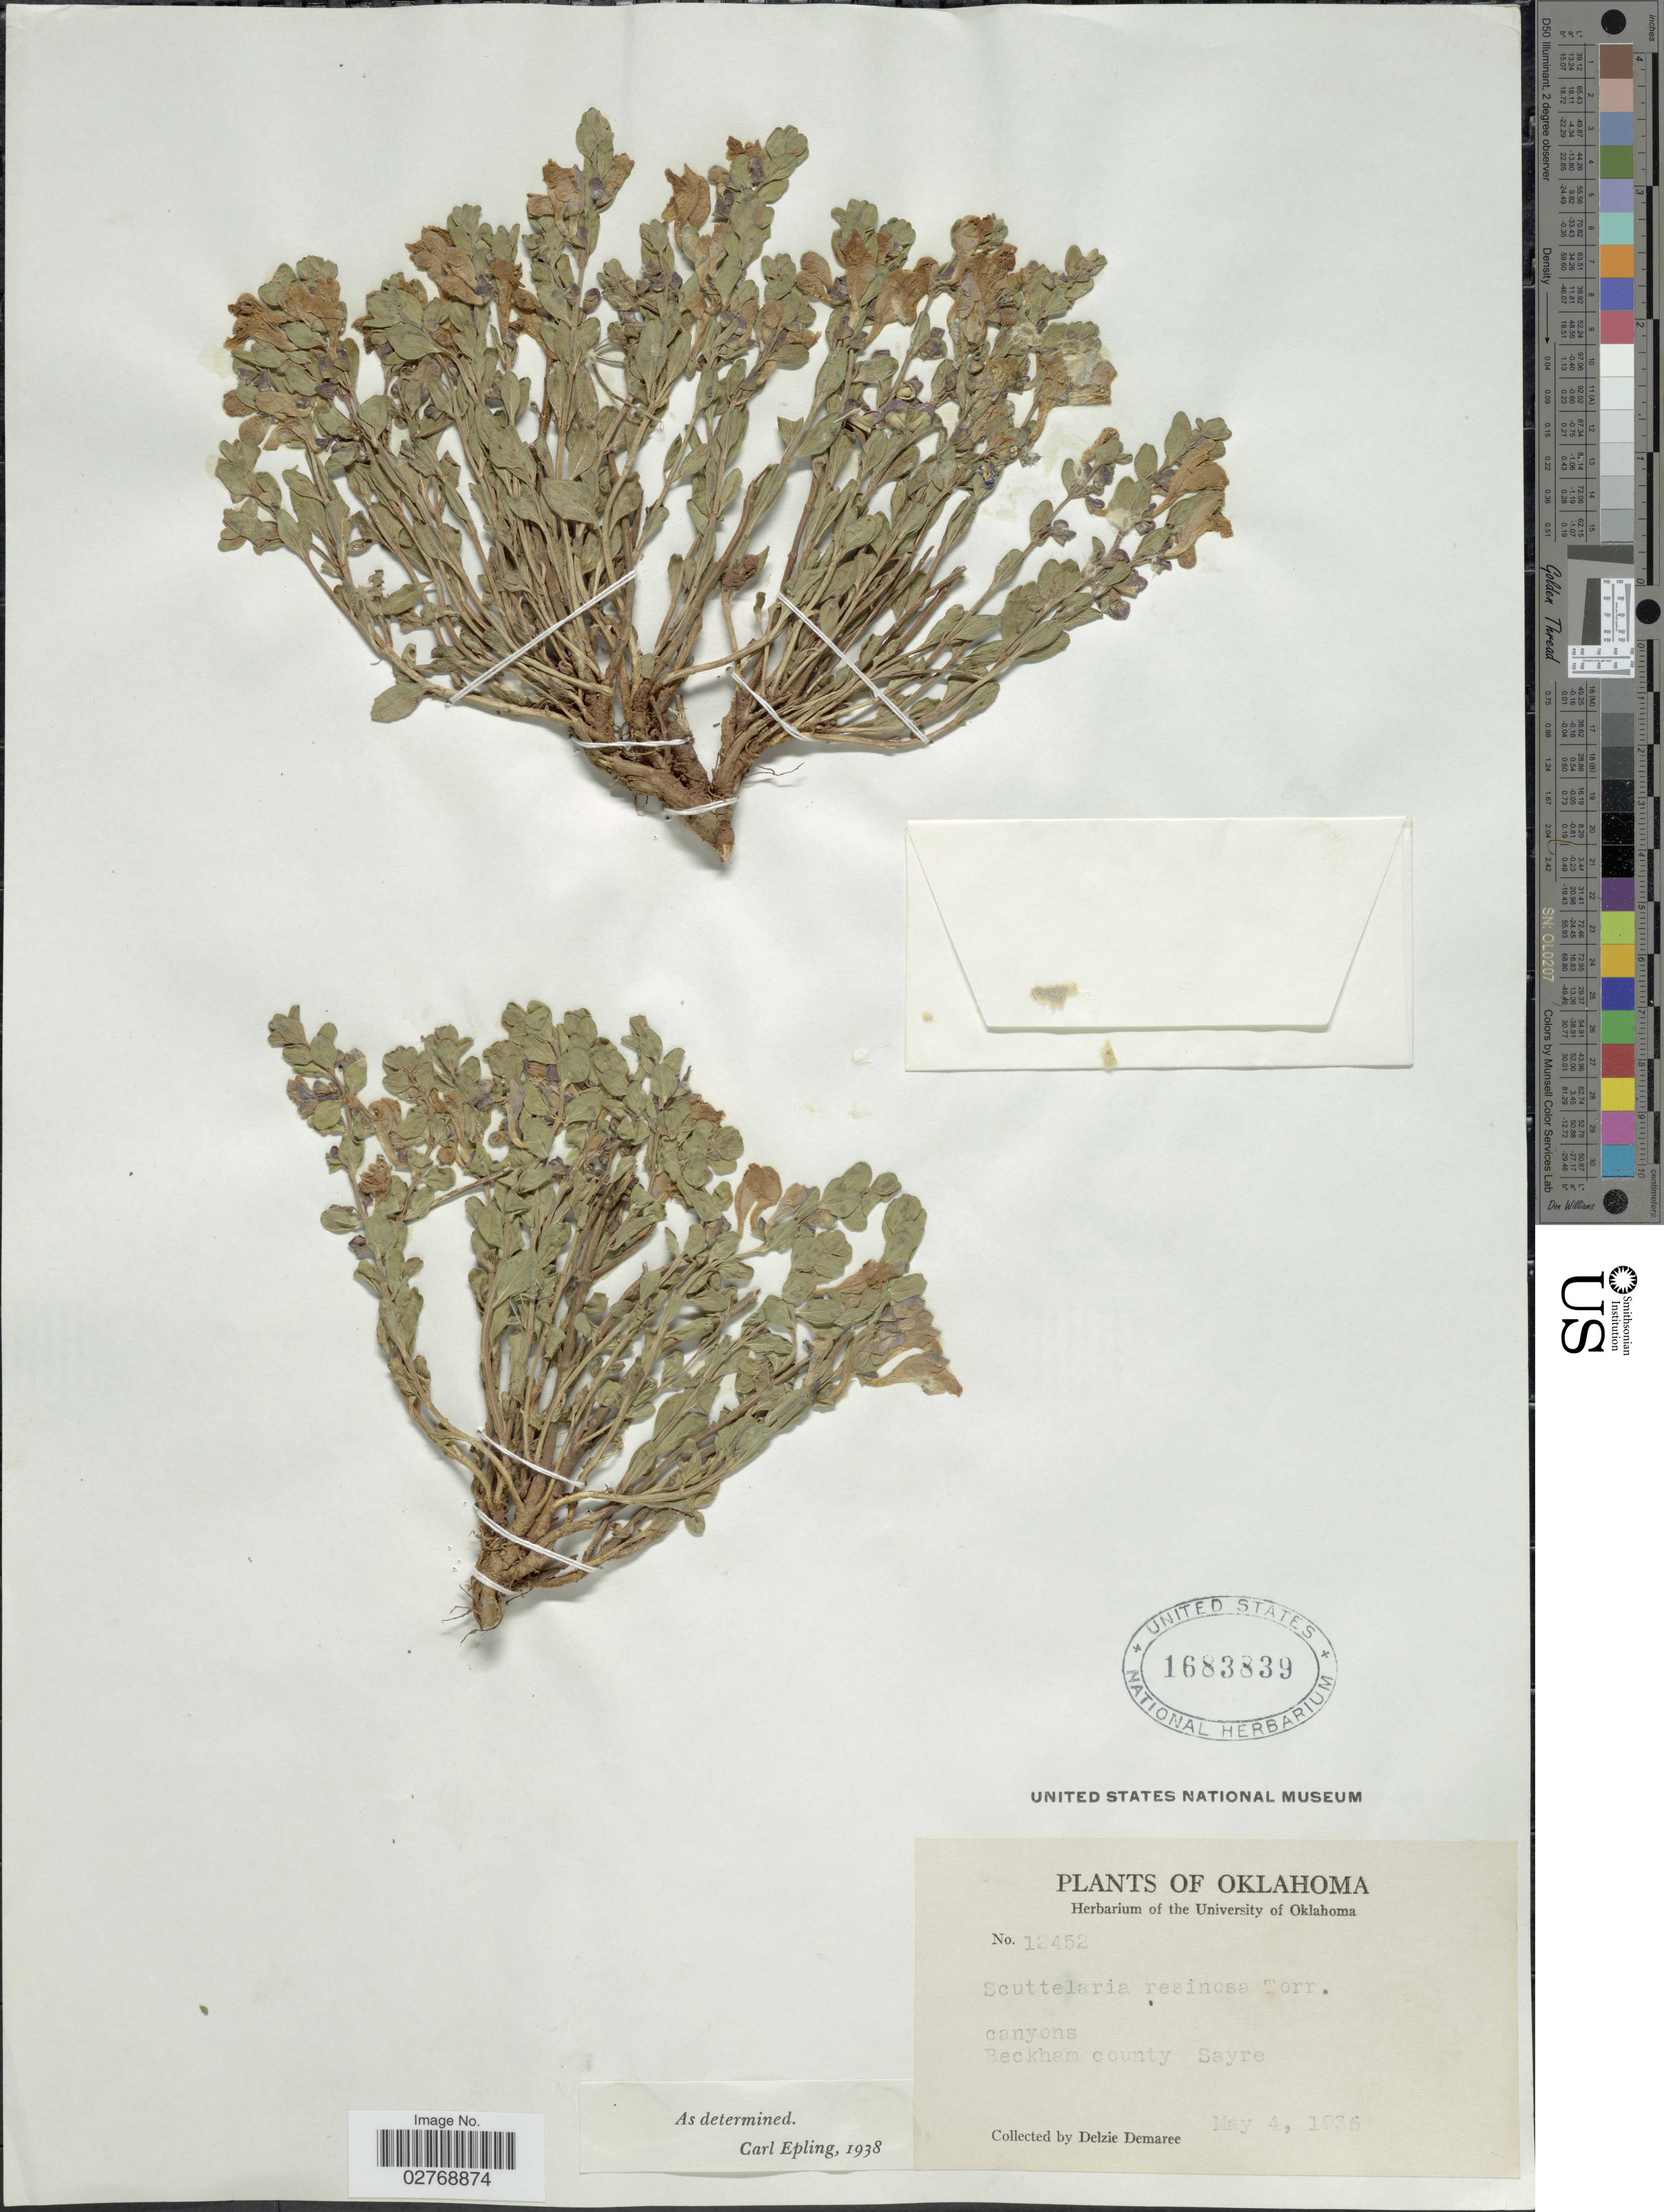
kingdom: Plantae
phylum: Tracheophyta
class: Magnoliopsida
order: Lamiales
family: Lamiaceae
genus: Scutellaria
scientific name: Scutellaria resinosa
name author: Torr.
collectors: D. Demaree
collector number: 12452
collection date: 1936-05-04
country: United States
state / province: Oklahoma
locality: Beckham county Sayre.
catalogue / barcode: US 1683839